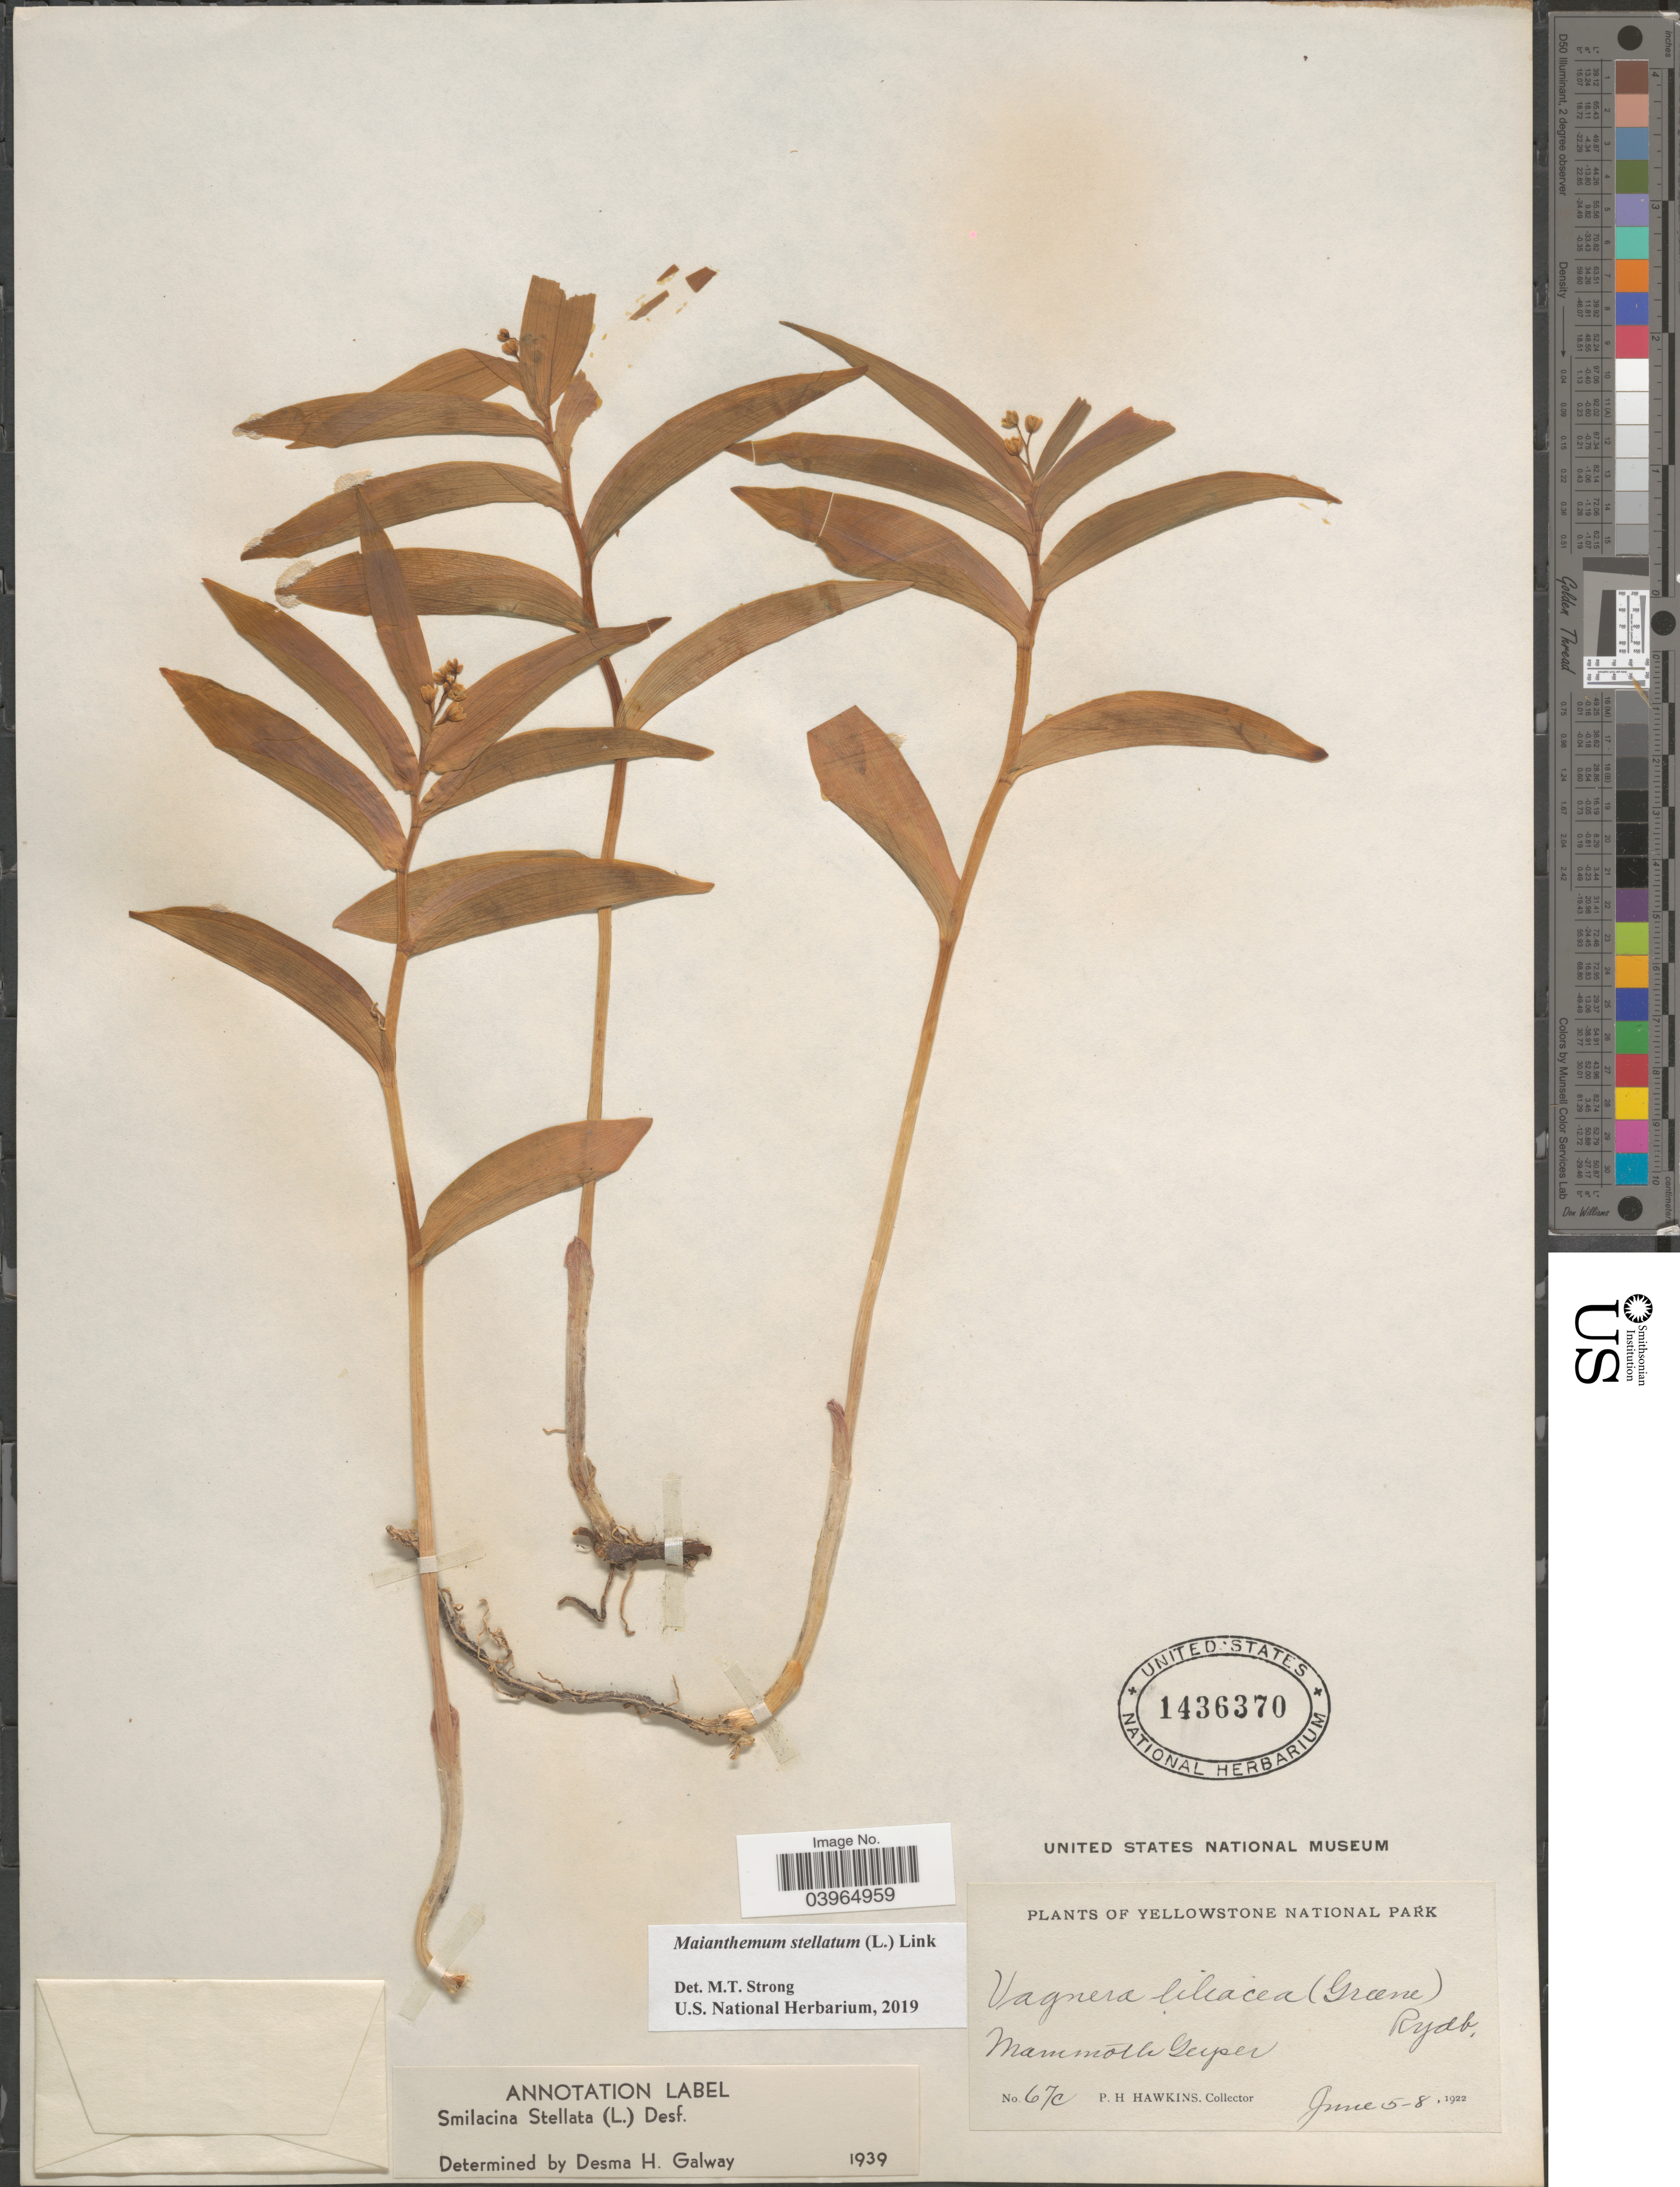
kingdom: Plantae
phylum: Tracheophyta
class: Liliopsida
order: Asparagales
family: Asparagaceae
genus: Maianthemum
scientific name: Maianthemum stellatum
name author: (L.) Link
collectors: P. Hawkins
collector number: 67c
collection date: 1922-06-05/1922-06-08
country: United States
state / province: Wyoming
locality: Yellowstone National Park. Mammoth Geyser.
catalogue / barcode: US 1436370